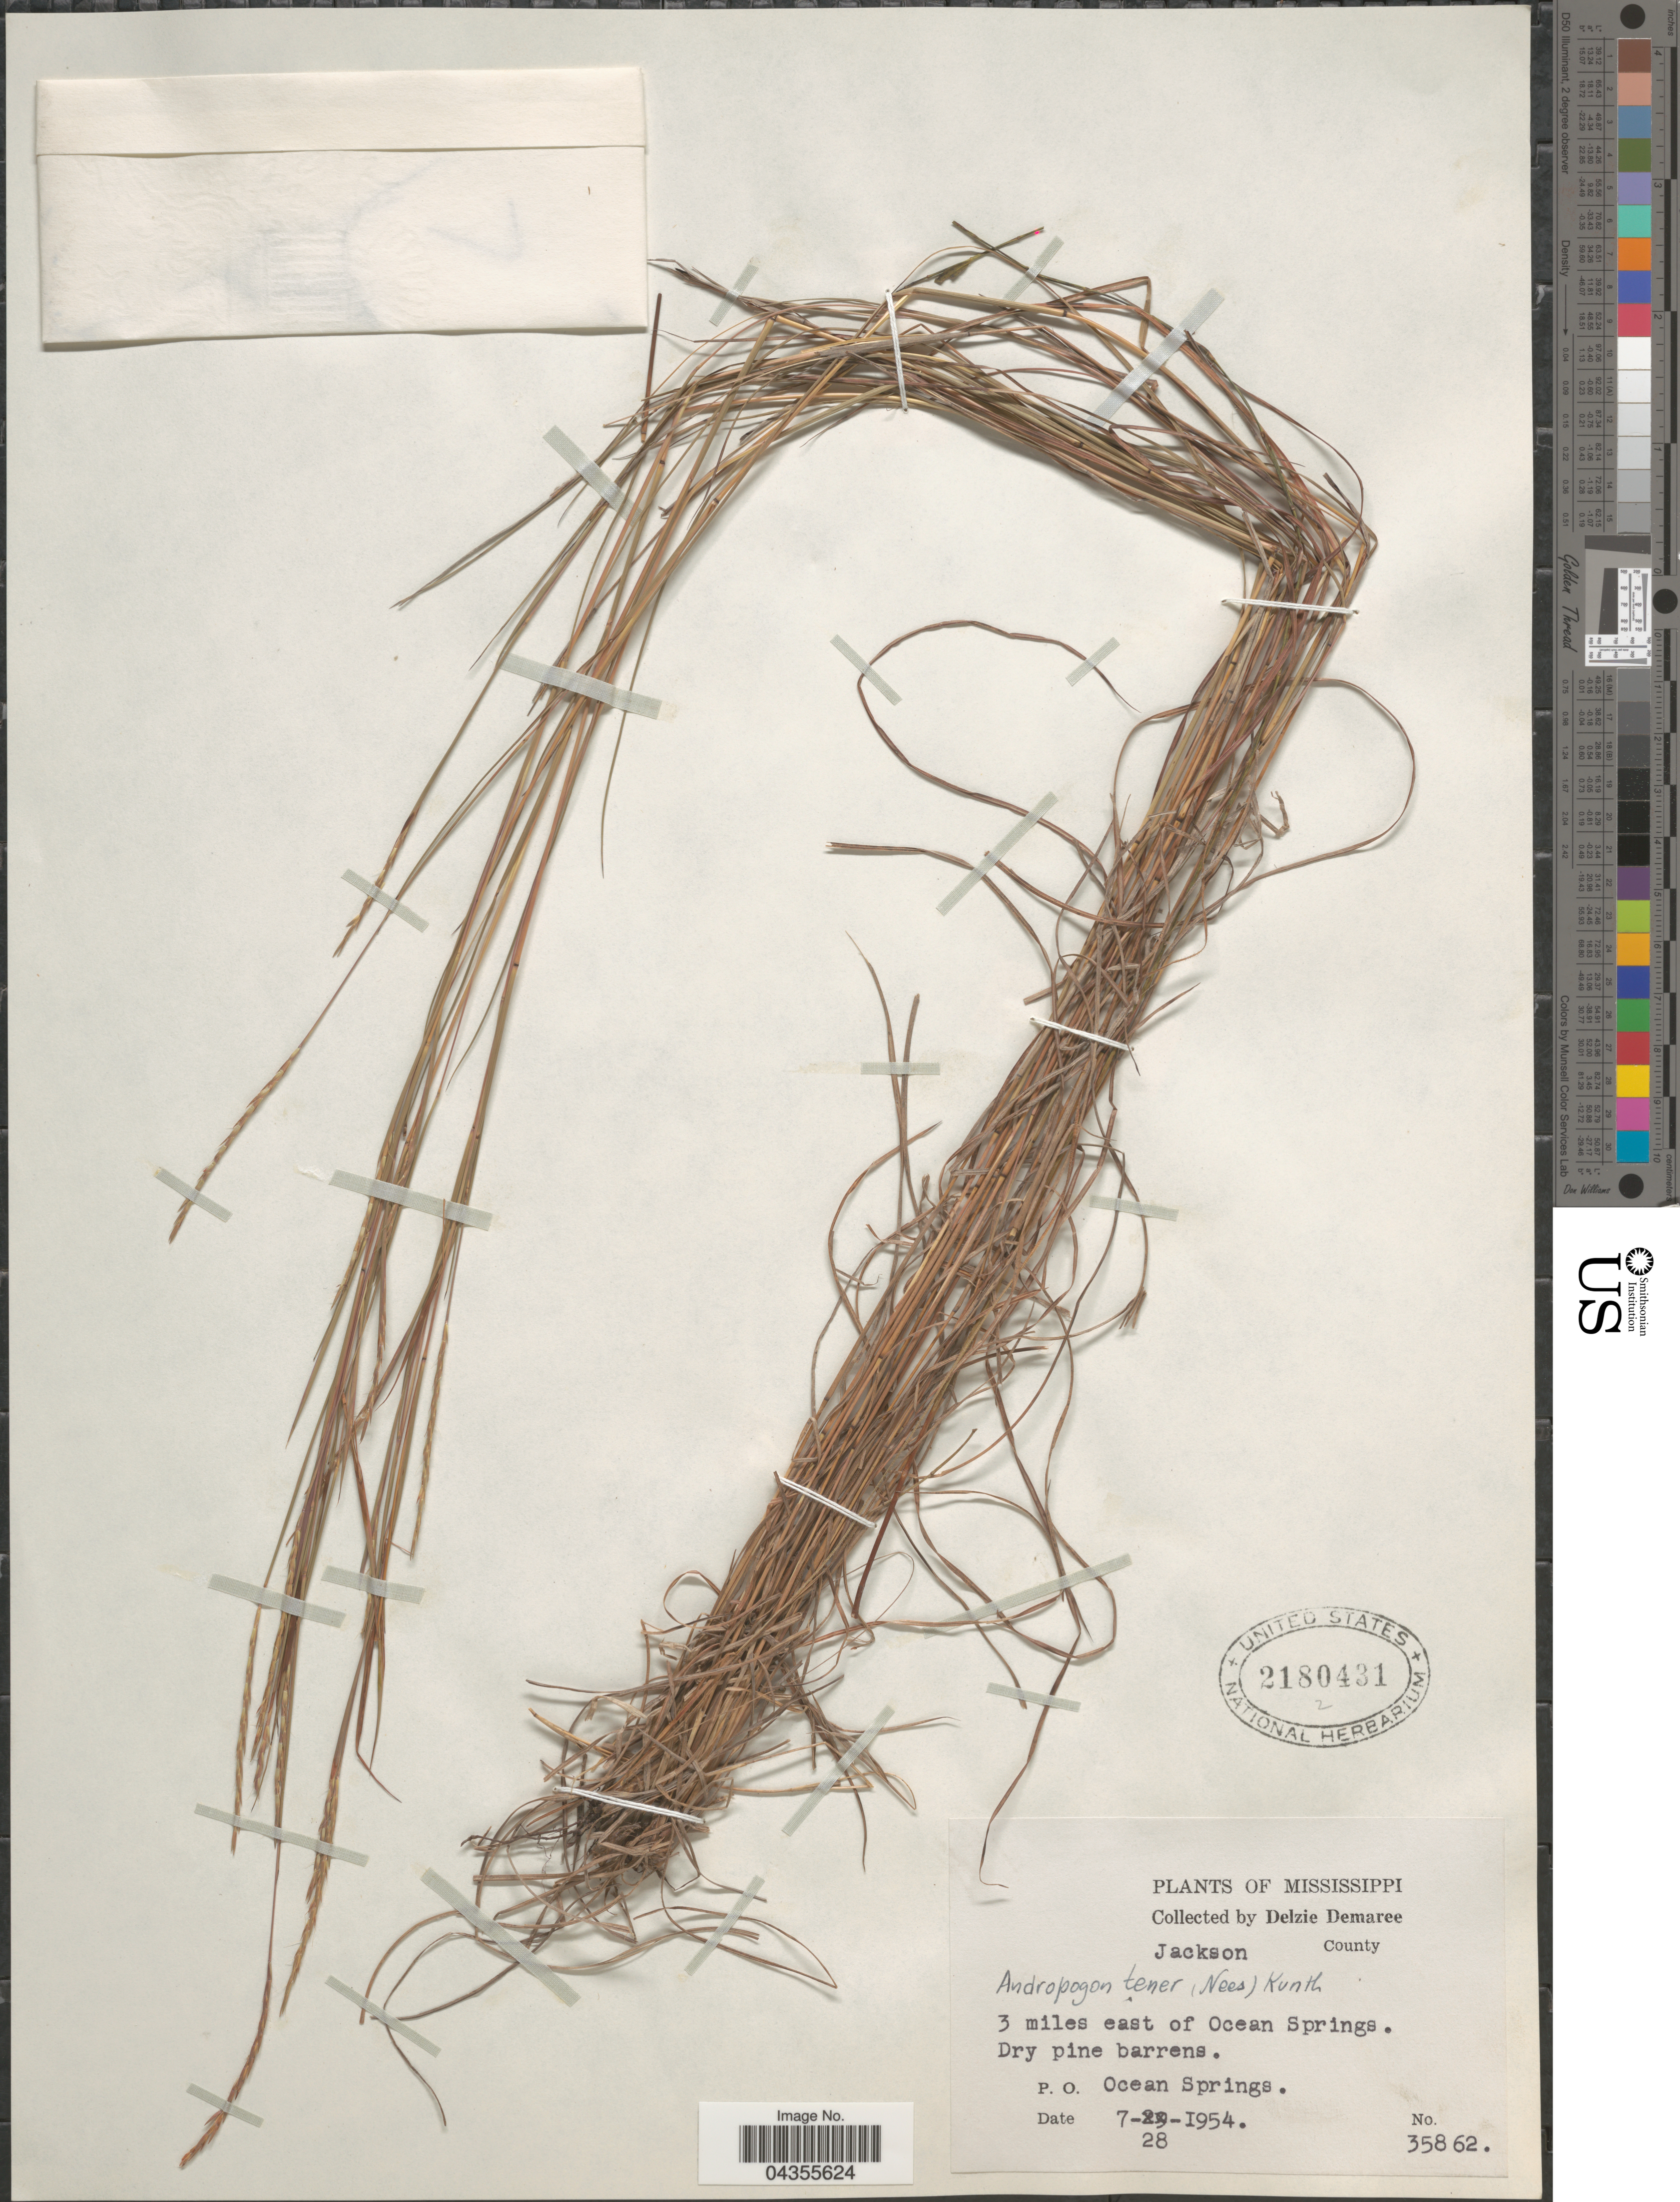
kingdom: Plantae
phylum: Tracheophyta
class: Liliopsida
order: Poales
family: Poaceae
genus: Schizachyrium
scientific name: Schizachyrium tenerum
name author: Nees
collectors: D. Demaree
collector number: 35862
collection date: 1954-07-28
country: United States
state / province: Mississippi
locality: Jackson County. 3 miles east of Ocean Springs. Dry pine barrens. P. O. Ocean Springs.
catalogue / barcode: US 2180431